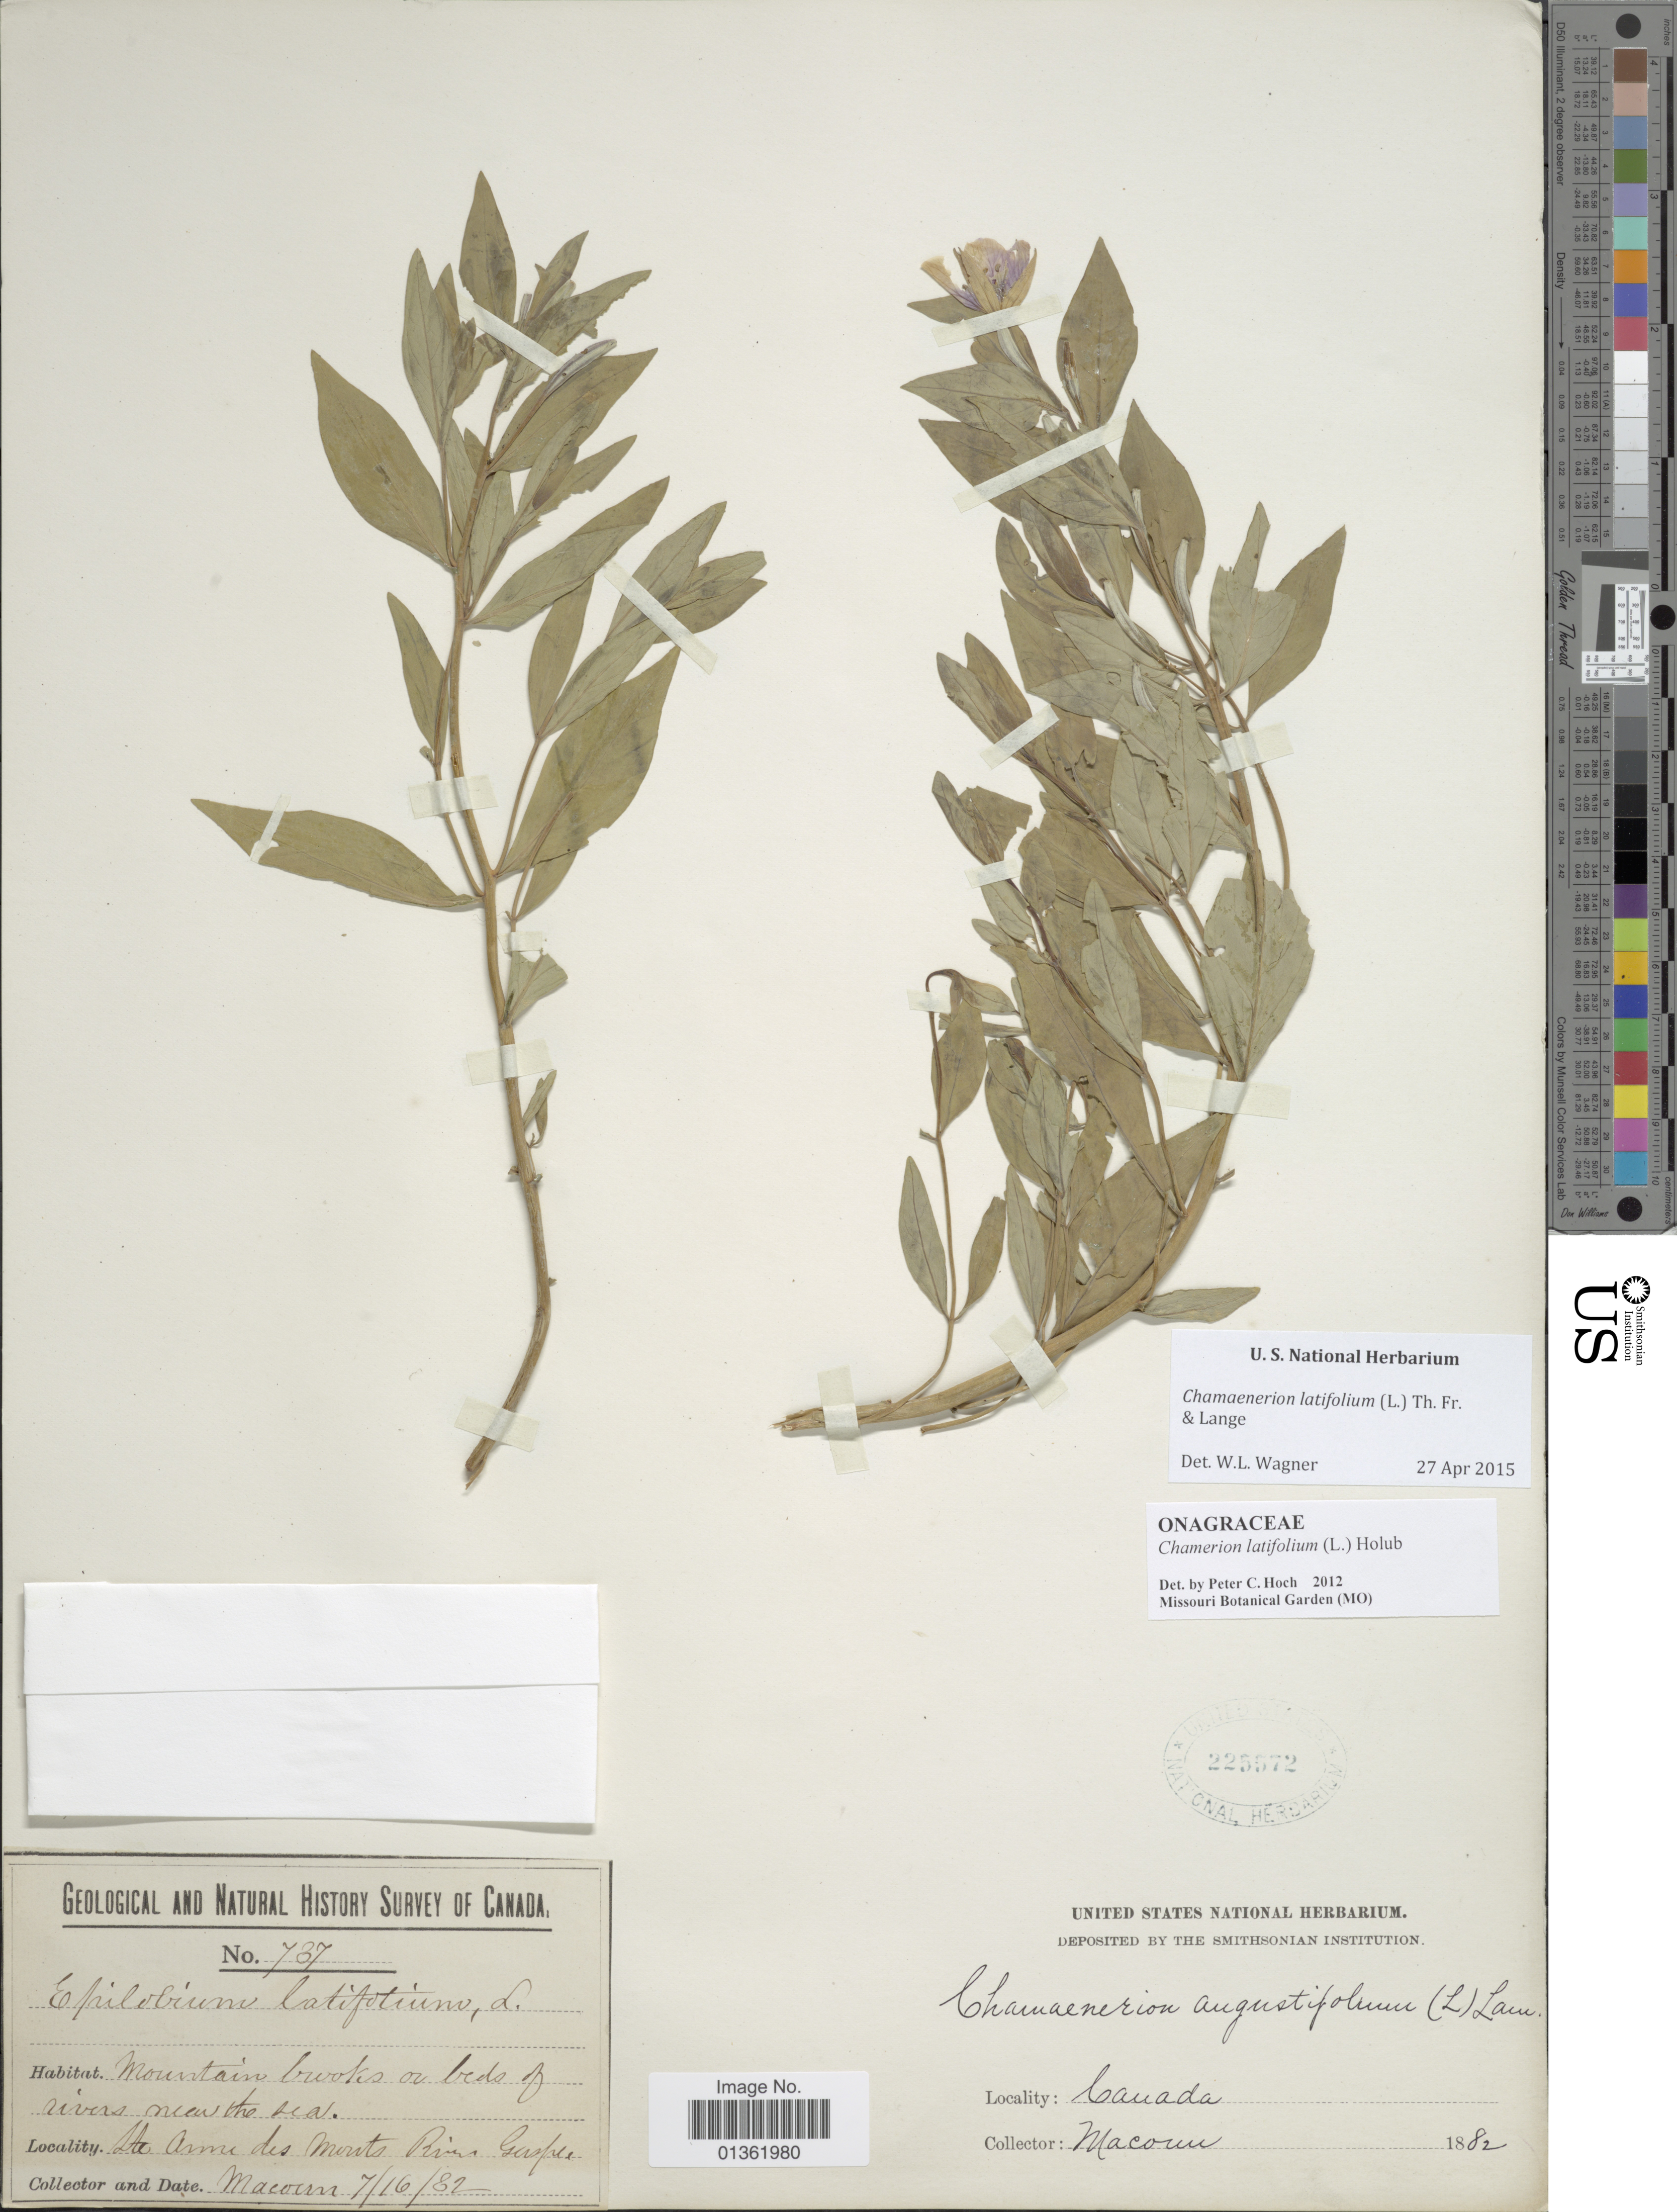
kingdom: Plantae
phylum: Tracheophyta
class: Magnoliopsida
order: Myrtales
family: Onagraceae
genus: Chamaenerion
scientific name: Chamaenerion latifolium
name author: (L.) Th. Fr. & Lange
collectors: -- Macoun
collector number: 787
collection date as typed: Transcribed d/m/y: 16/7/82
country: Canada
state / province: Quebec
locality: Ste. Anne des Monts River, Gaspe.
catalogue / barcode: US 225572